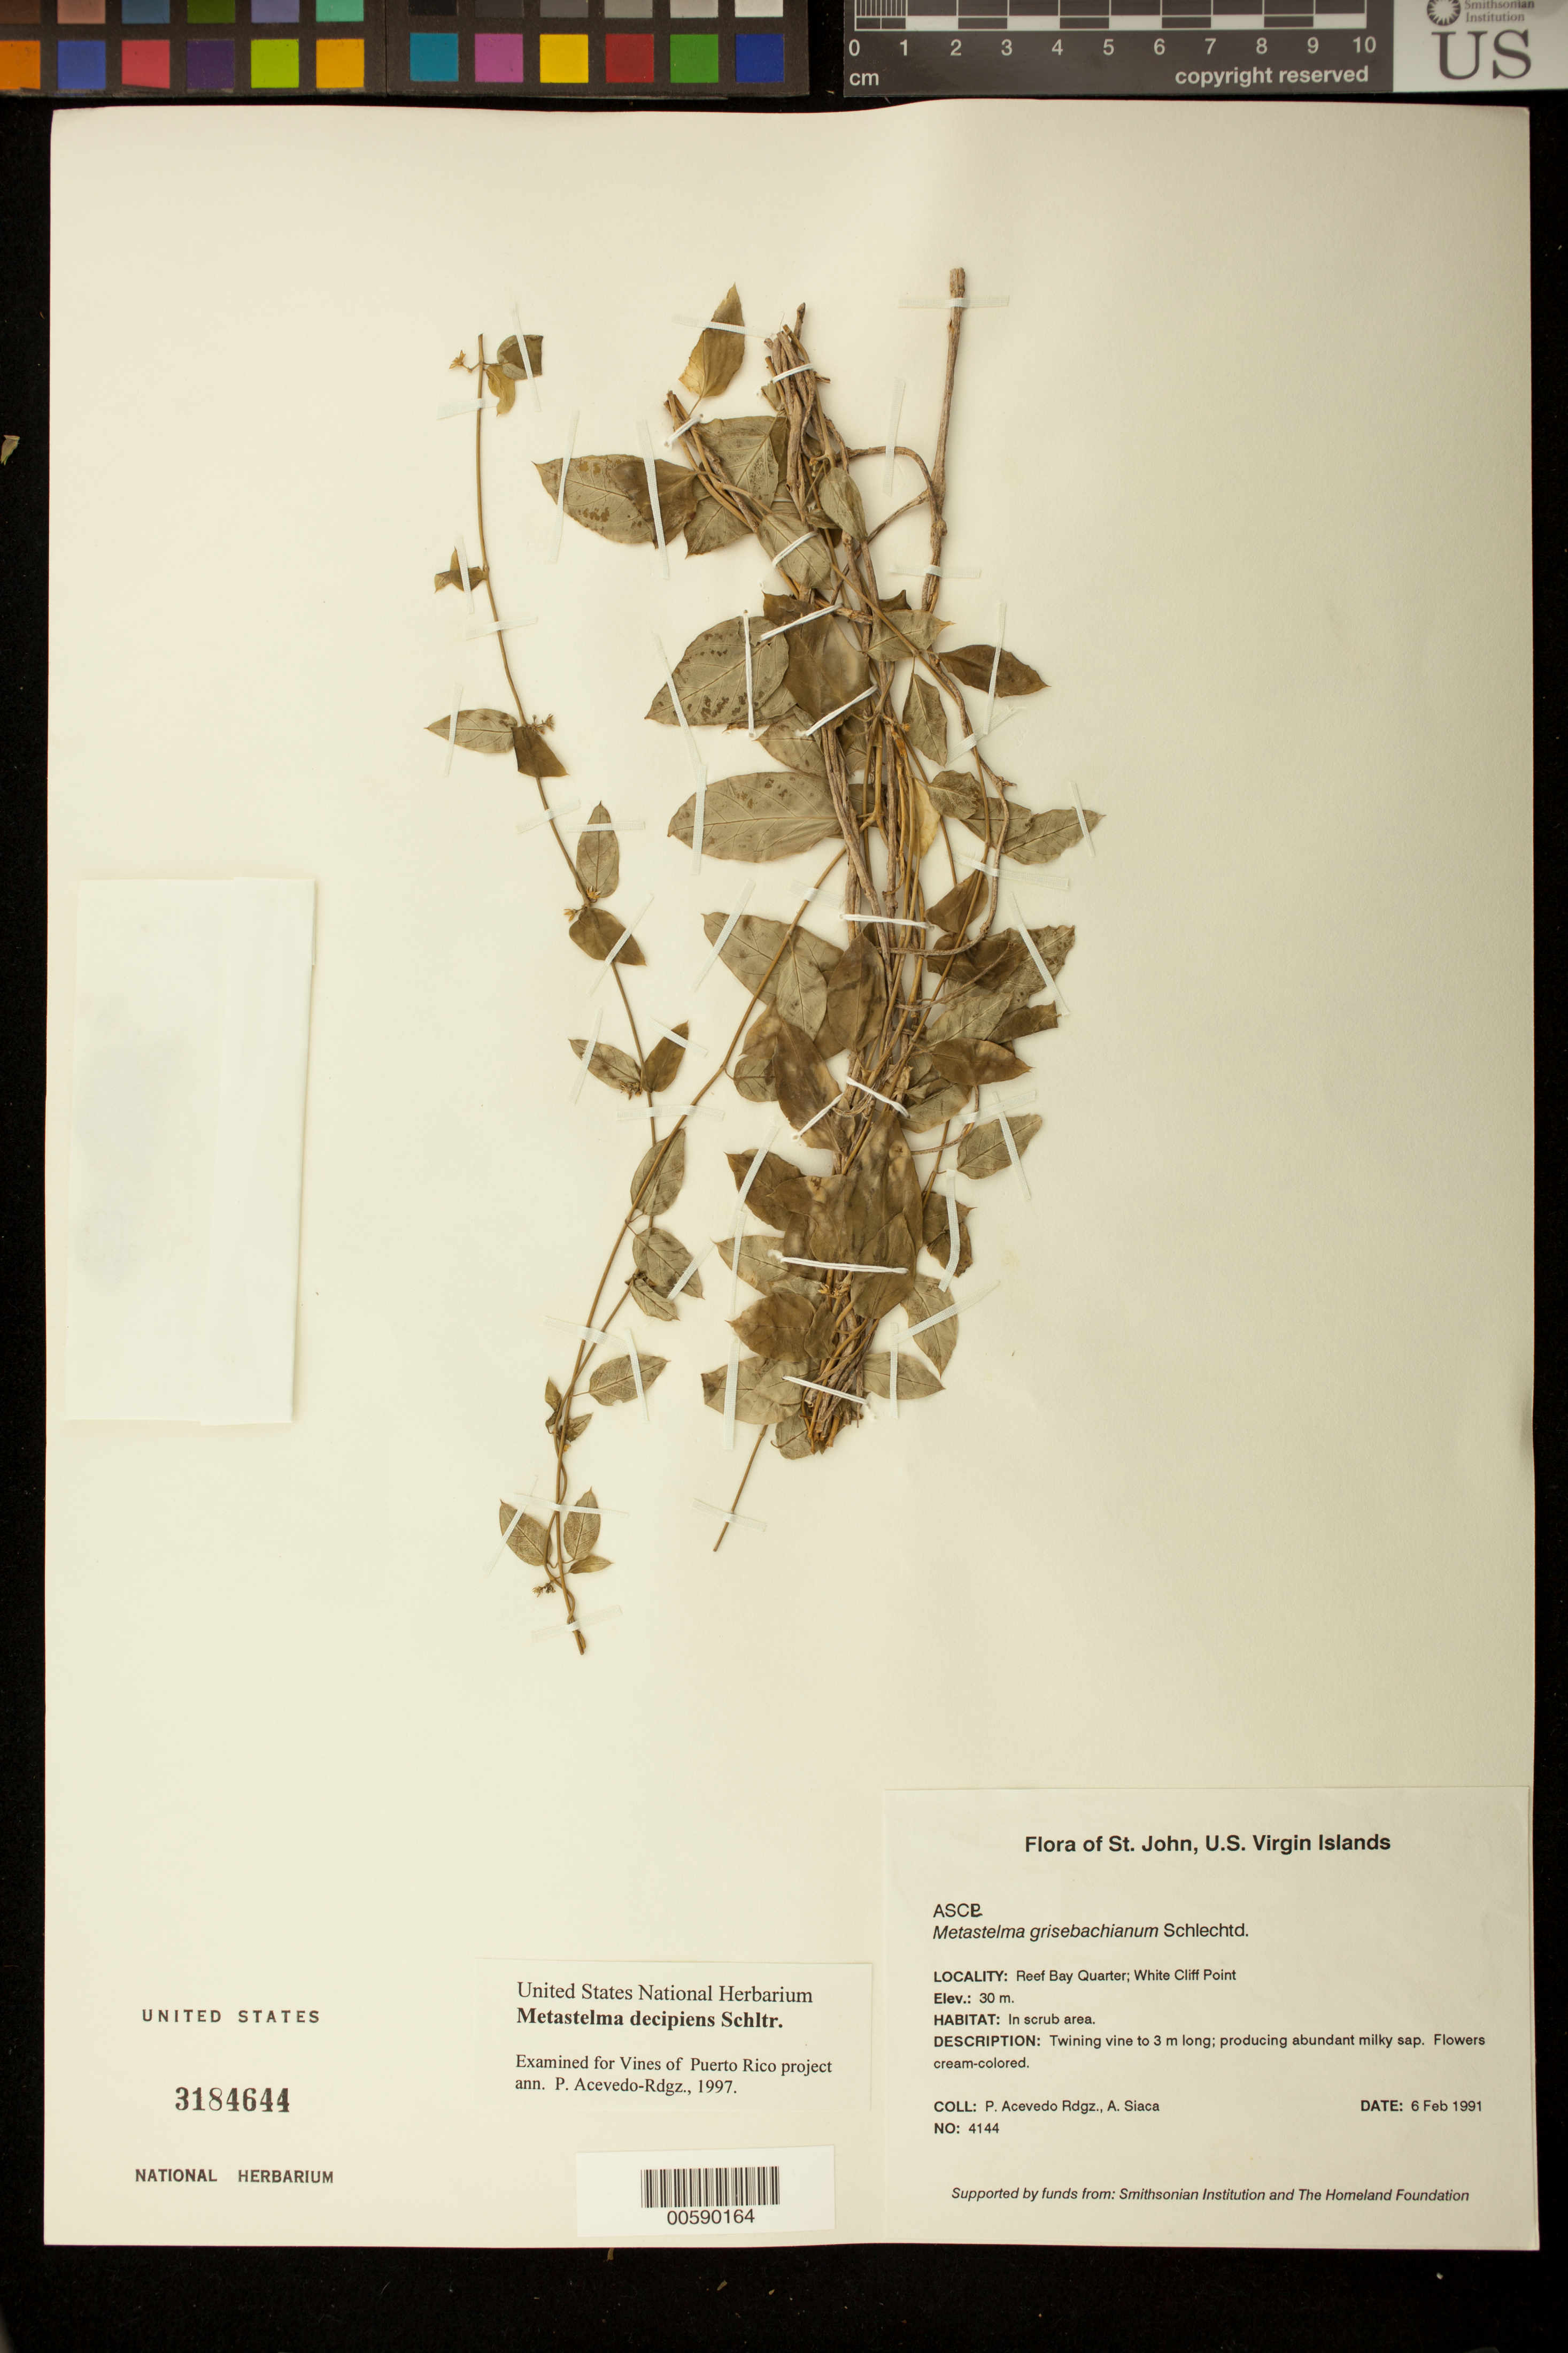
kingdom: Plantae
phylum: Tracheophyta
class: Magnoliopsida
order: Gentianales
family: Apocynaceae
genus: Metastelma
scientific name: Metastelma decipiens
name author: Schltr.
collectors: P. Acevedo-Rodr. & A. Siaca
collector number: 4144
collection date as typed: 06 Feb 1991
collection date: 1991-02-06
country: U.S. Virgin Islands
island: St. John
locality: Reef Bay Quarter; White Cliff Point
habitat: In scrub area.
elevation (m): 30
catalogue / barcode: US 3184644